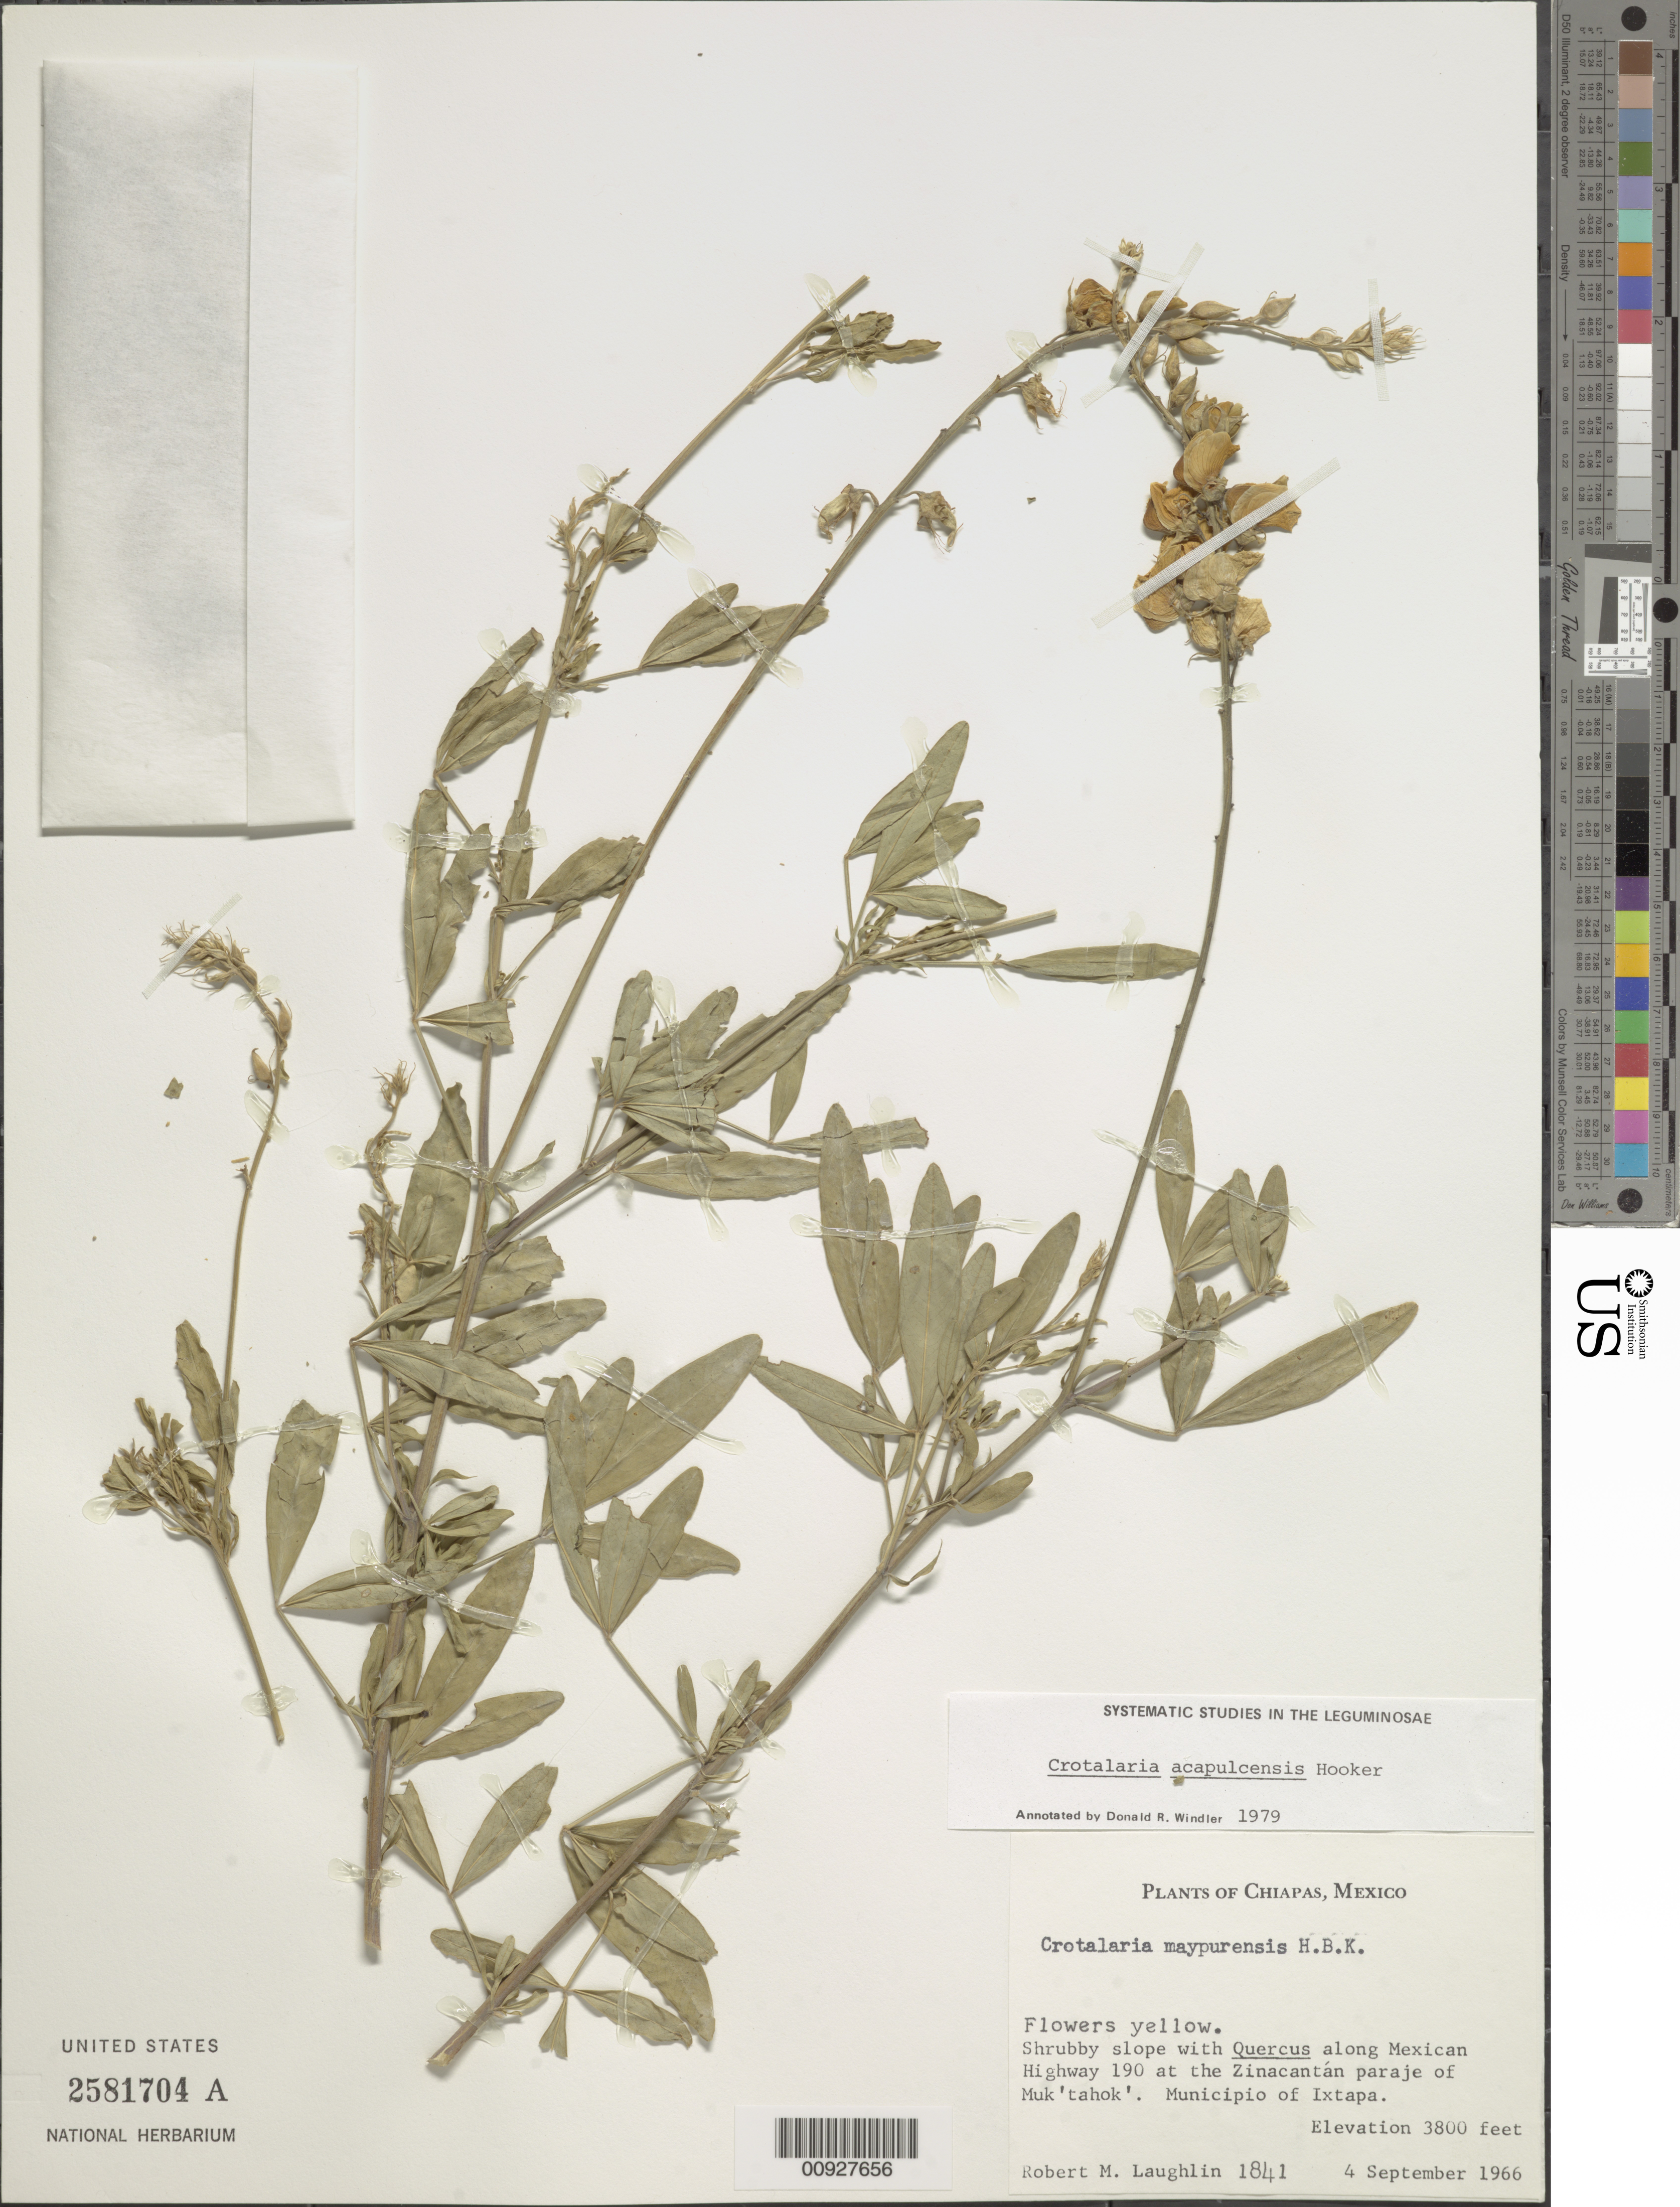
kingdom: Plantae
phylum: Tracheophyta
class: Magnoliopsida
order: Fabales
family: Fabaceae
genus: Crotalaria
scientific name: Crotalaria acapulcensis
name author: Hook. & Arn.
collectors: R. M. Laughlin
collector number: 1841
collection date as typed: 04 Sep 1966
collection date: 1966-09-04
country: Mexico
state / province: Chiapas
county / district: Ixtapa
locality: Along Mexican Highway 190 at the Zinacantán paraje of Muk'tahok'. Municipio of Ixtapa, Chiapas.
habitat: Shrubby slope with Quercus.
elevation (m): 1158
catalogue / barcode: US 2581704A